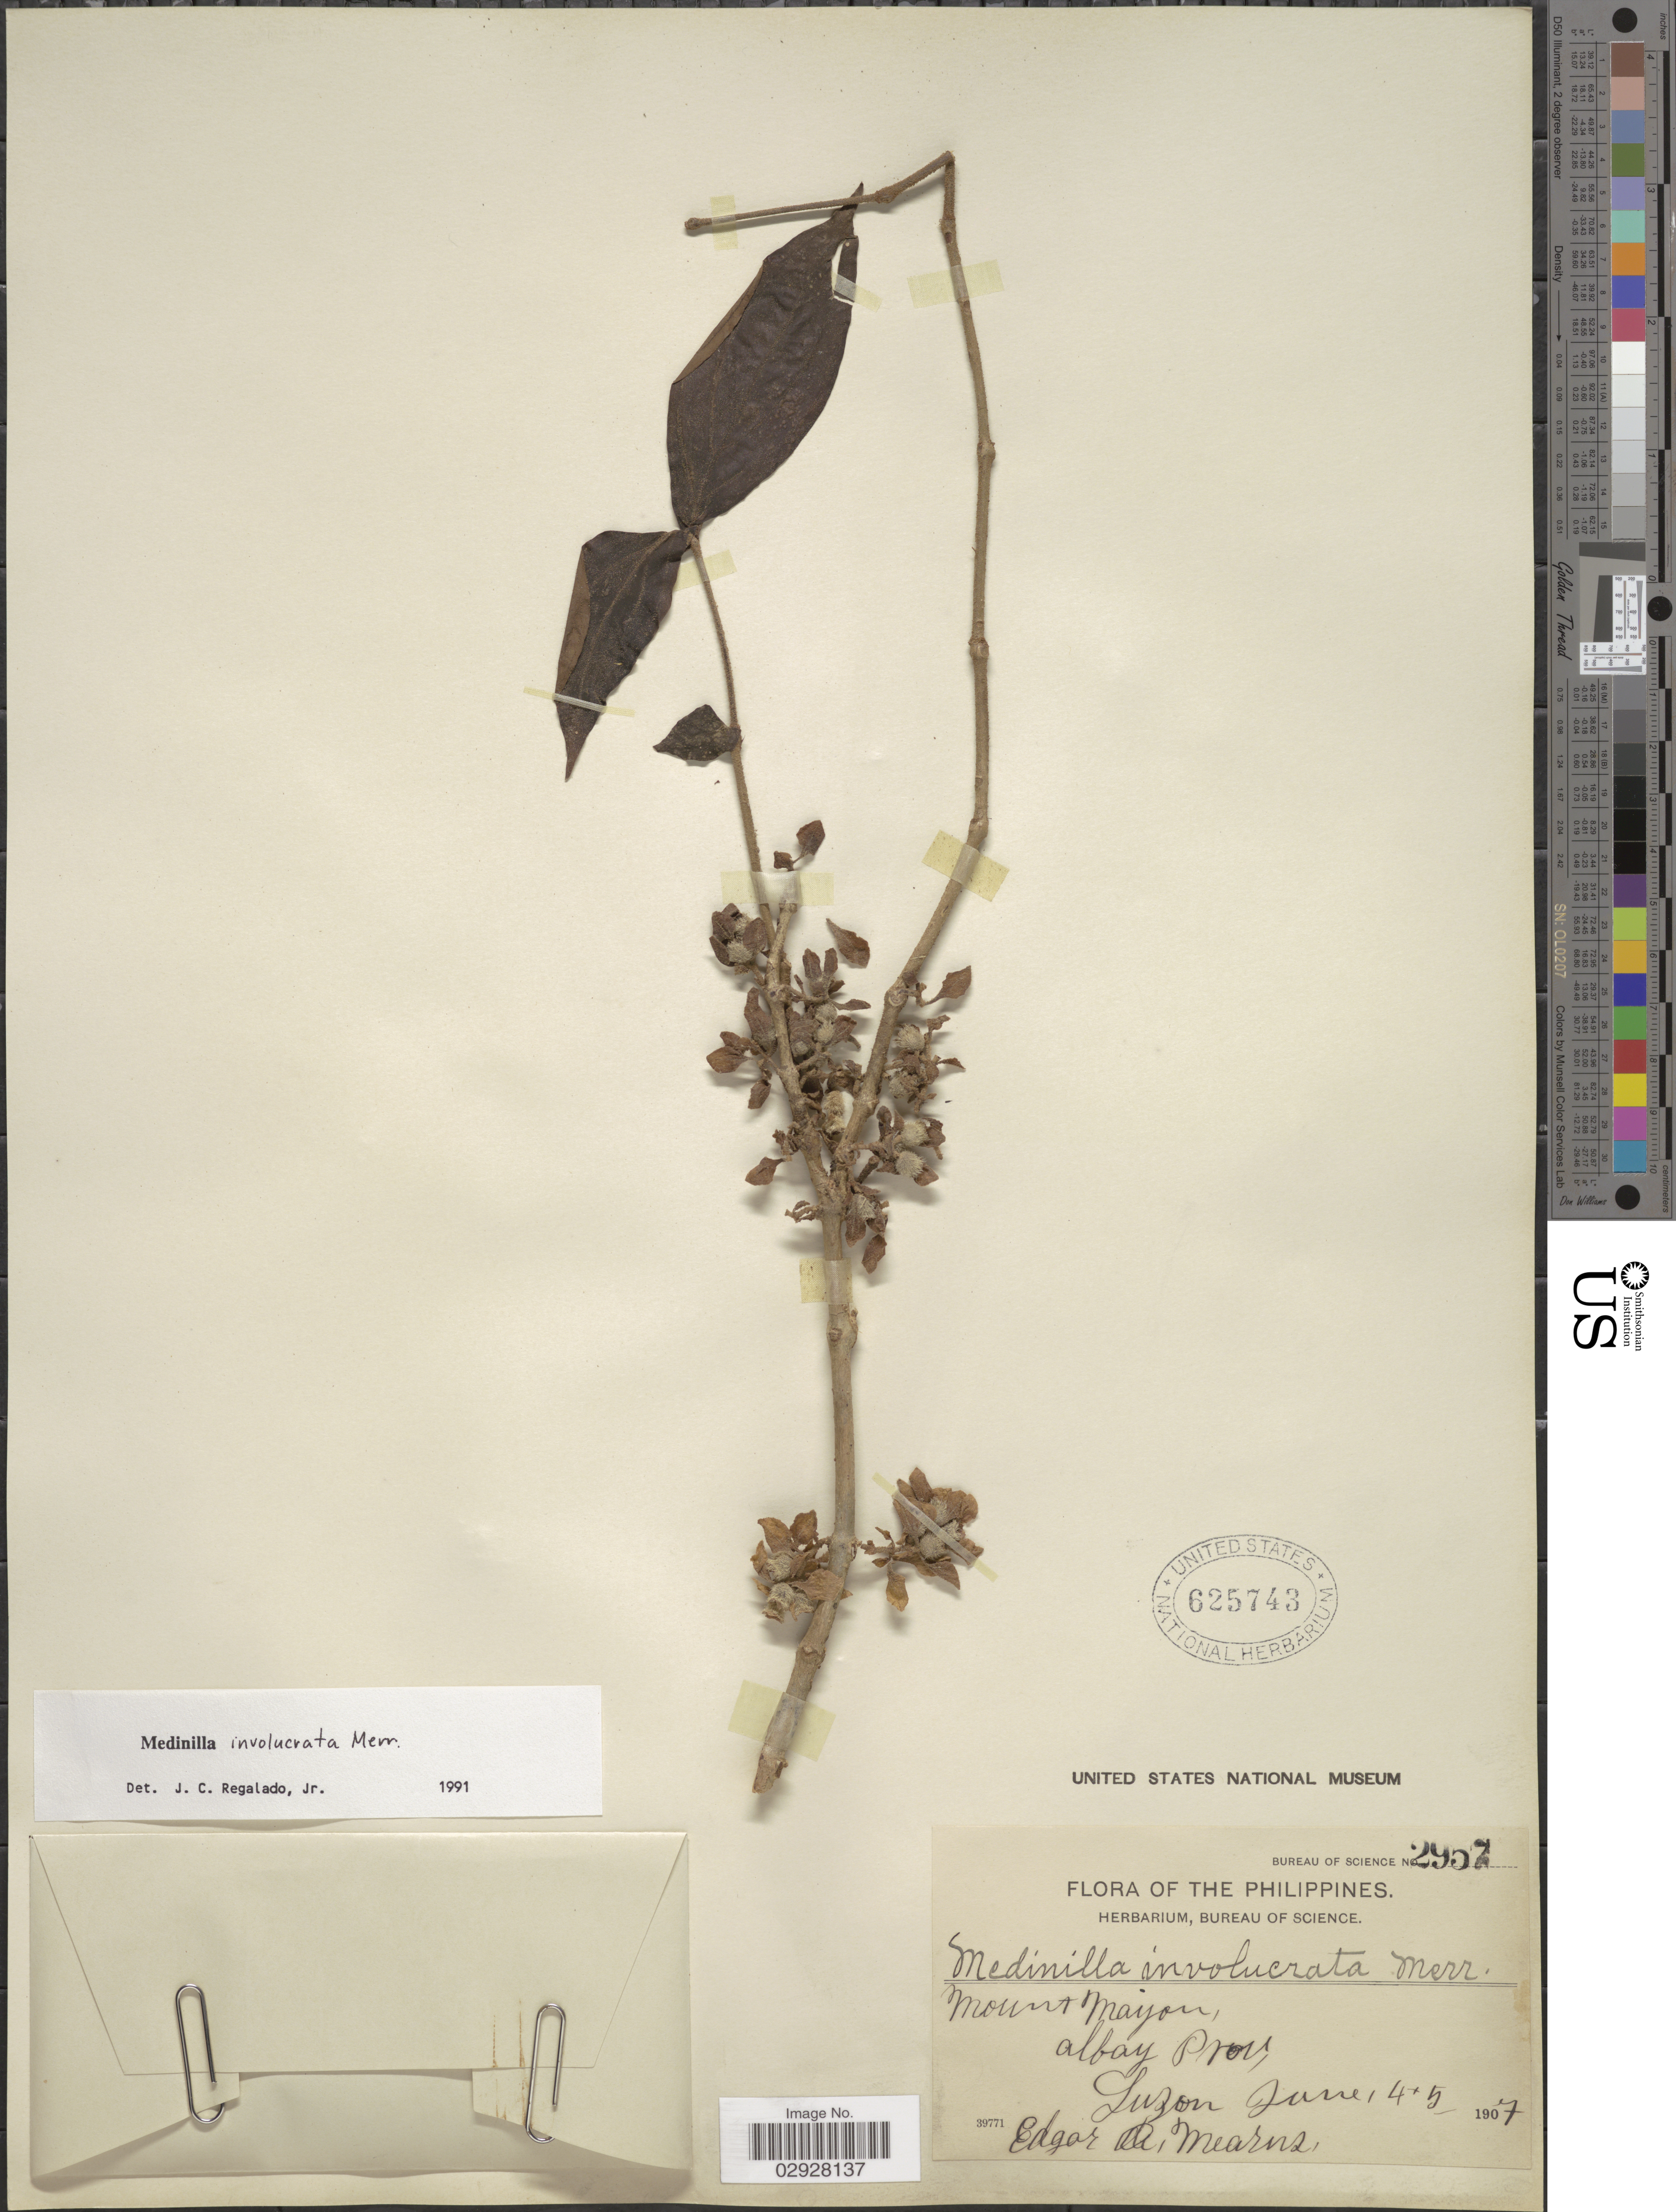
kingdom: Plantae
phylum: Tracheophyta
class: Magnoliopsida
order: Myrtales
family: Melastomataceae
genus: Medinilla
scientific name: Medinilla involucrata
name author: Merr.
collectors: E. A. Mearns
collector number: Bureau of Science 2957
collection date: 1907-06-04/1907-06-05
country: Philippines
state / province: Bicol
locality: Mount Mayon, Albay Prov., Luzon.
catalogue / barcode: US 625743